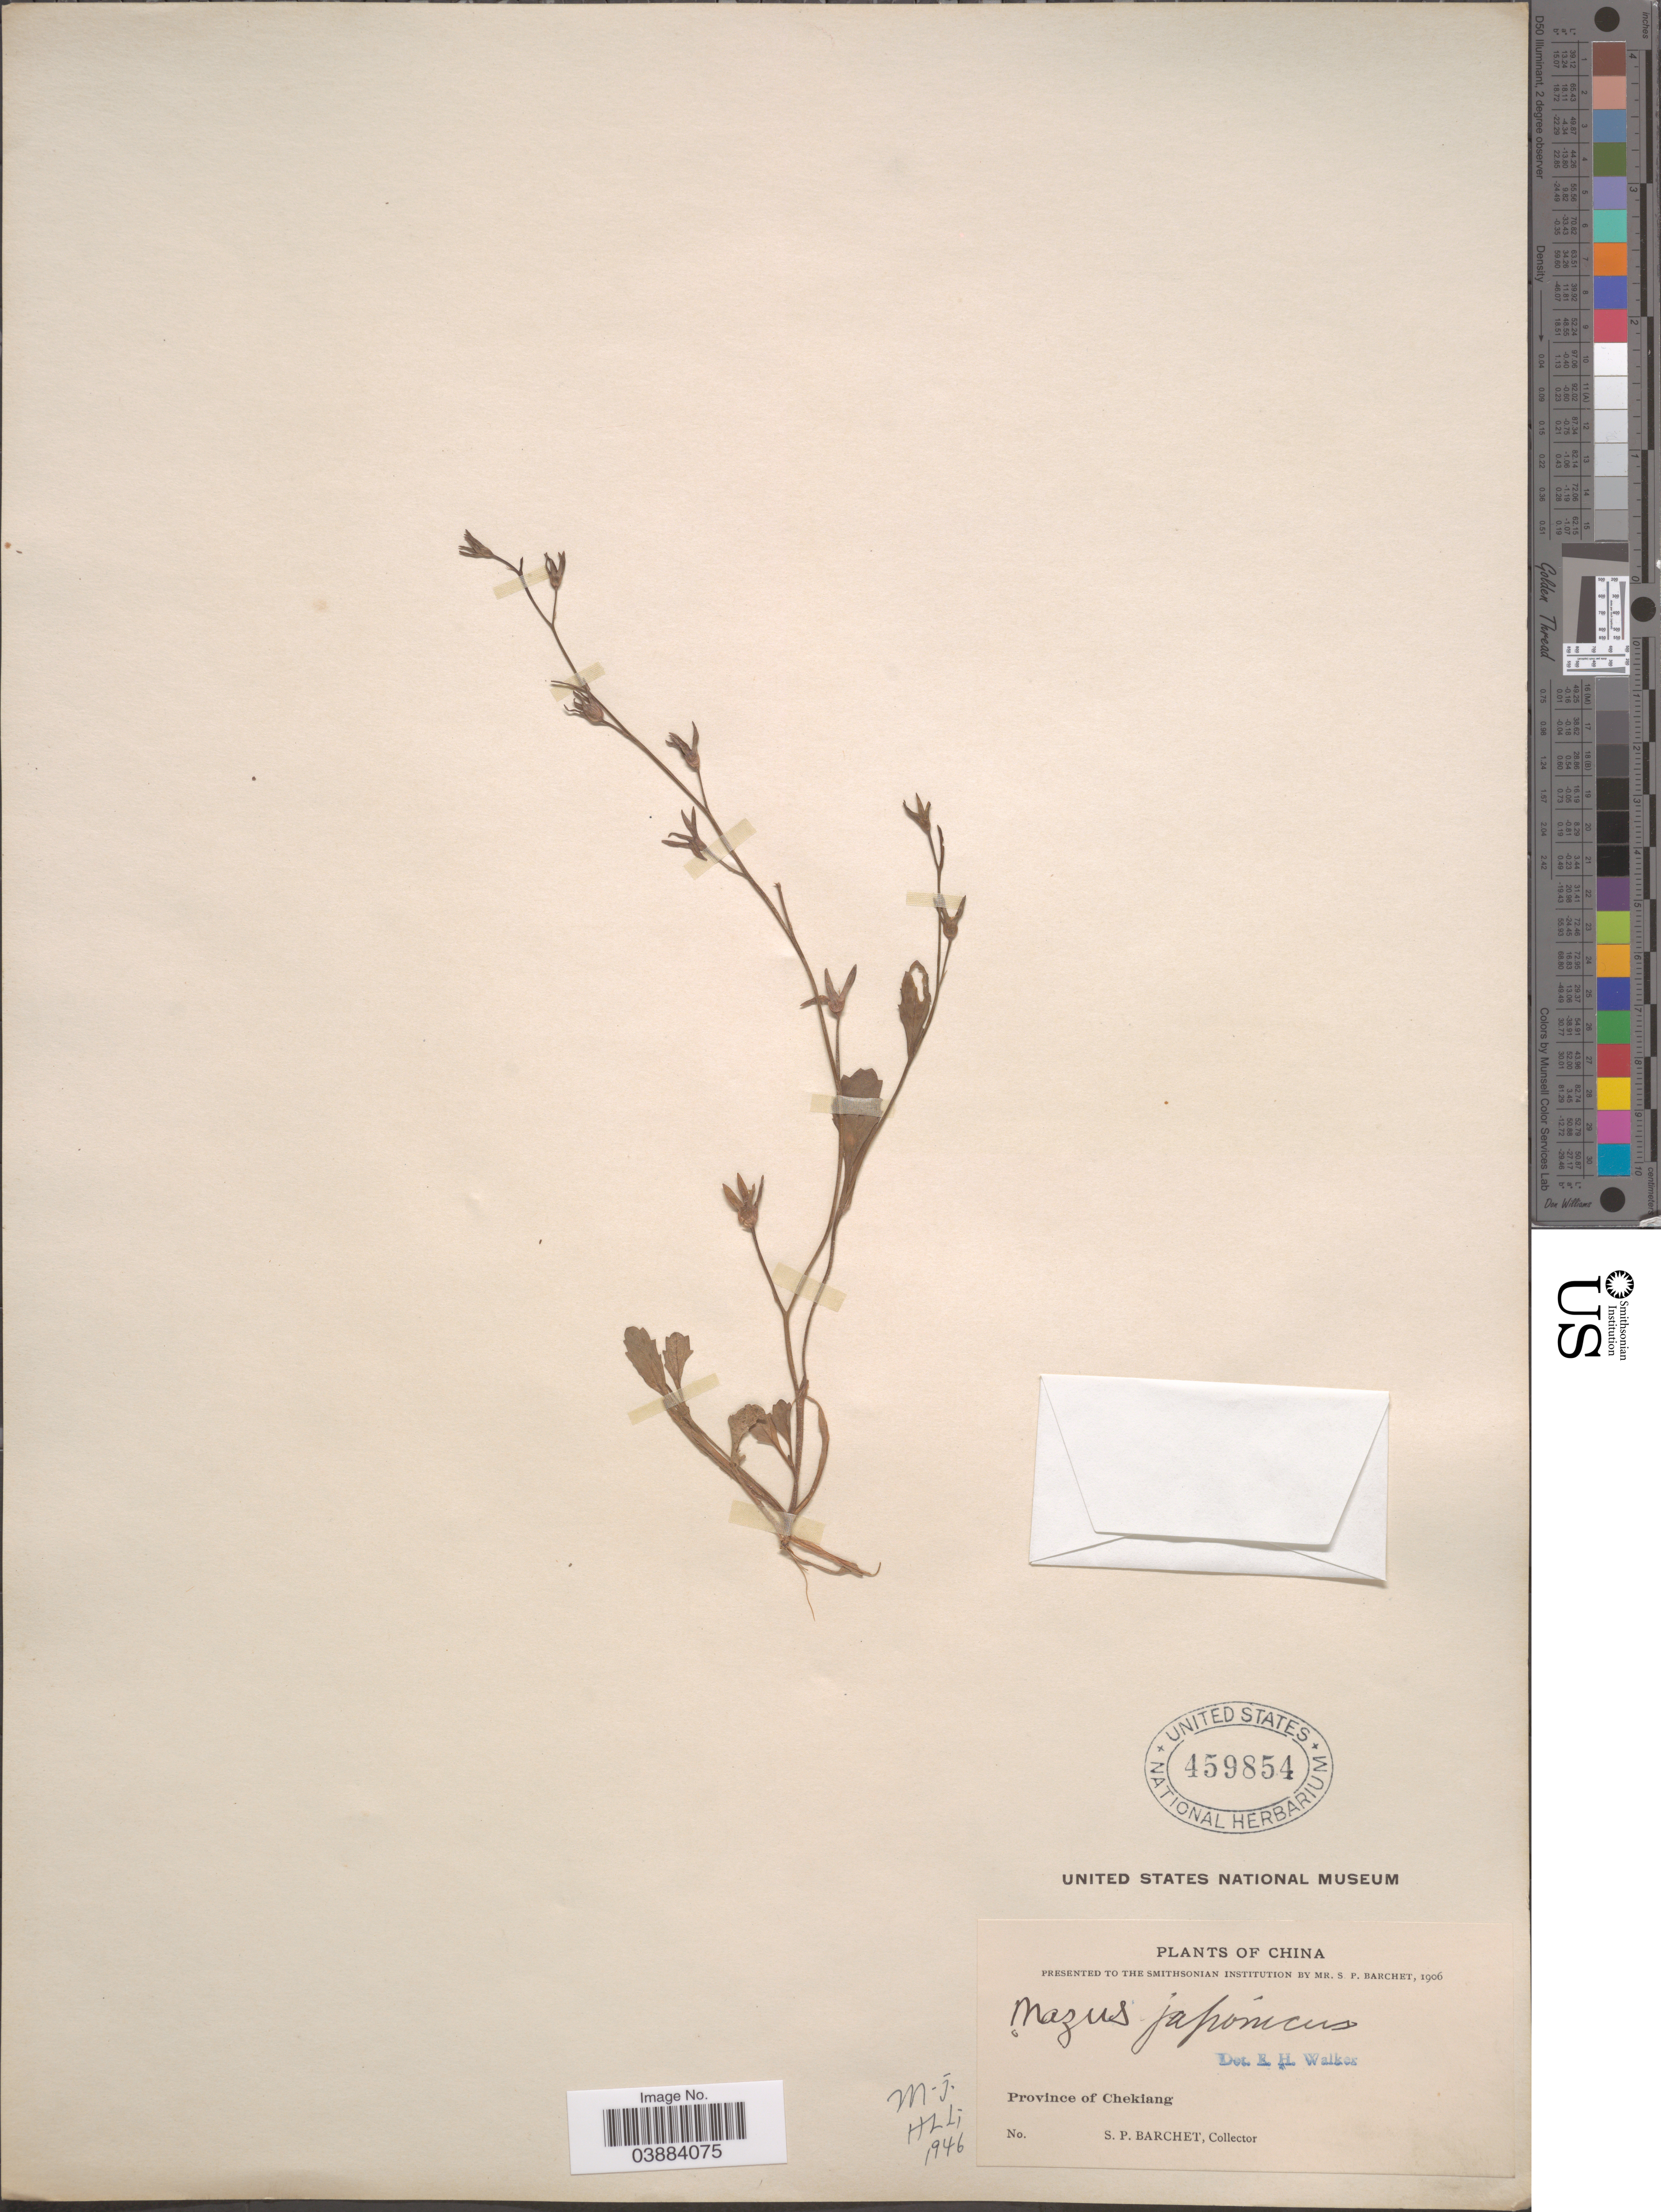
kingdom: Plantae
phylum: Tracheophyta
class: Magnoliopsida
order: Lamiales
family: Mazaceae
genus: Mazus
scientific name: Mazus japonicus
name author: (Thunb.) Kuntze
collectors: S. P. Barchet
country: China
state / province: Zhejiang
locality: Province of Chekiang.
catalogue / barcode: US 459854